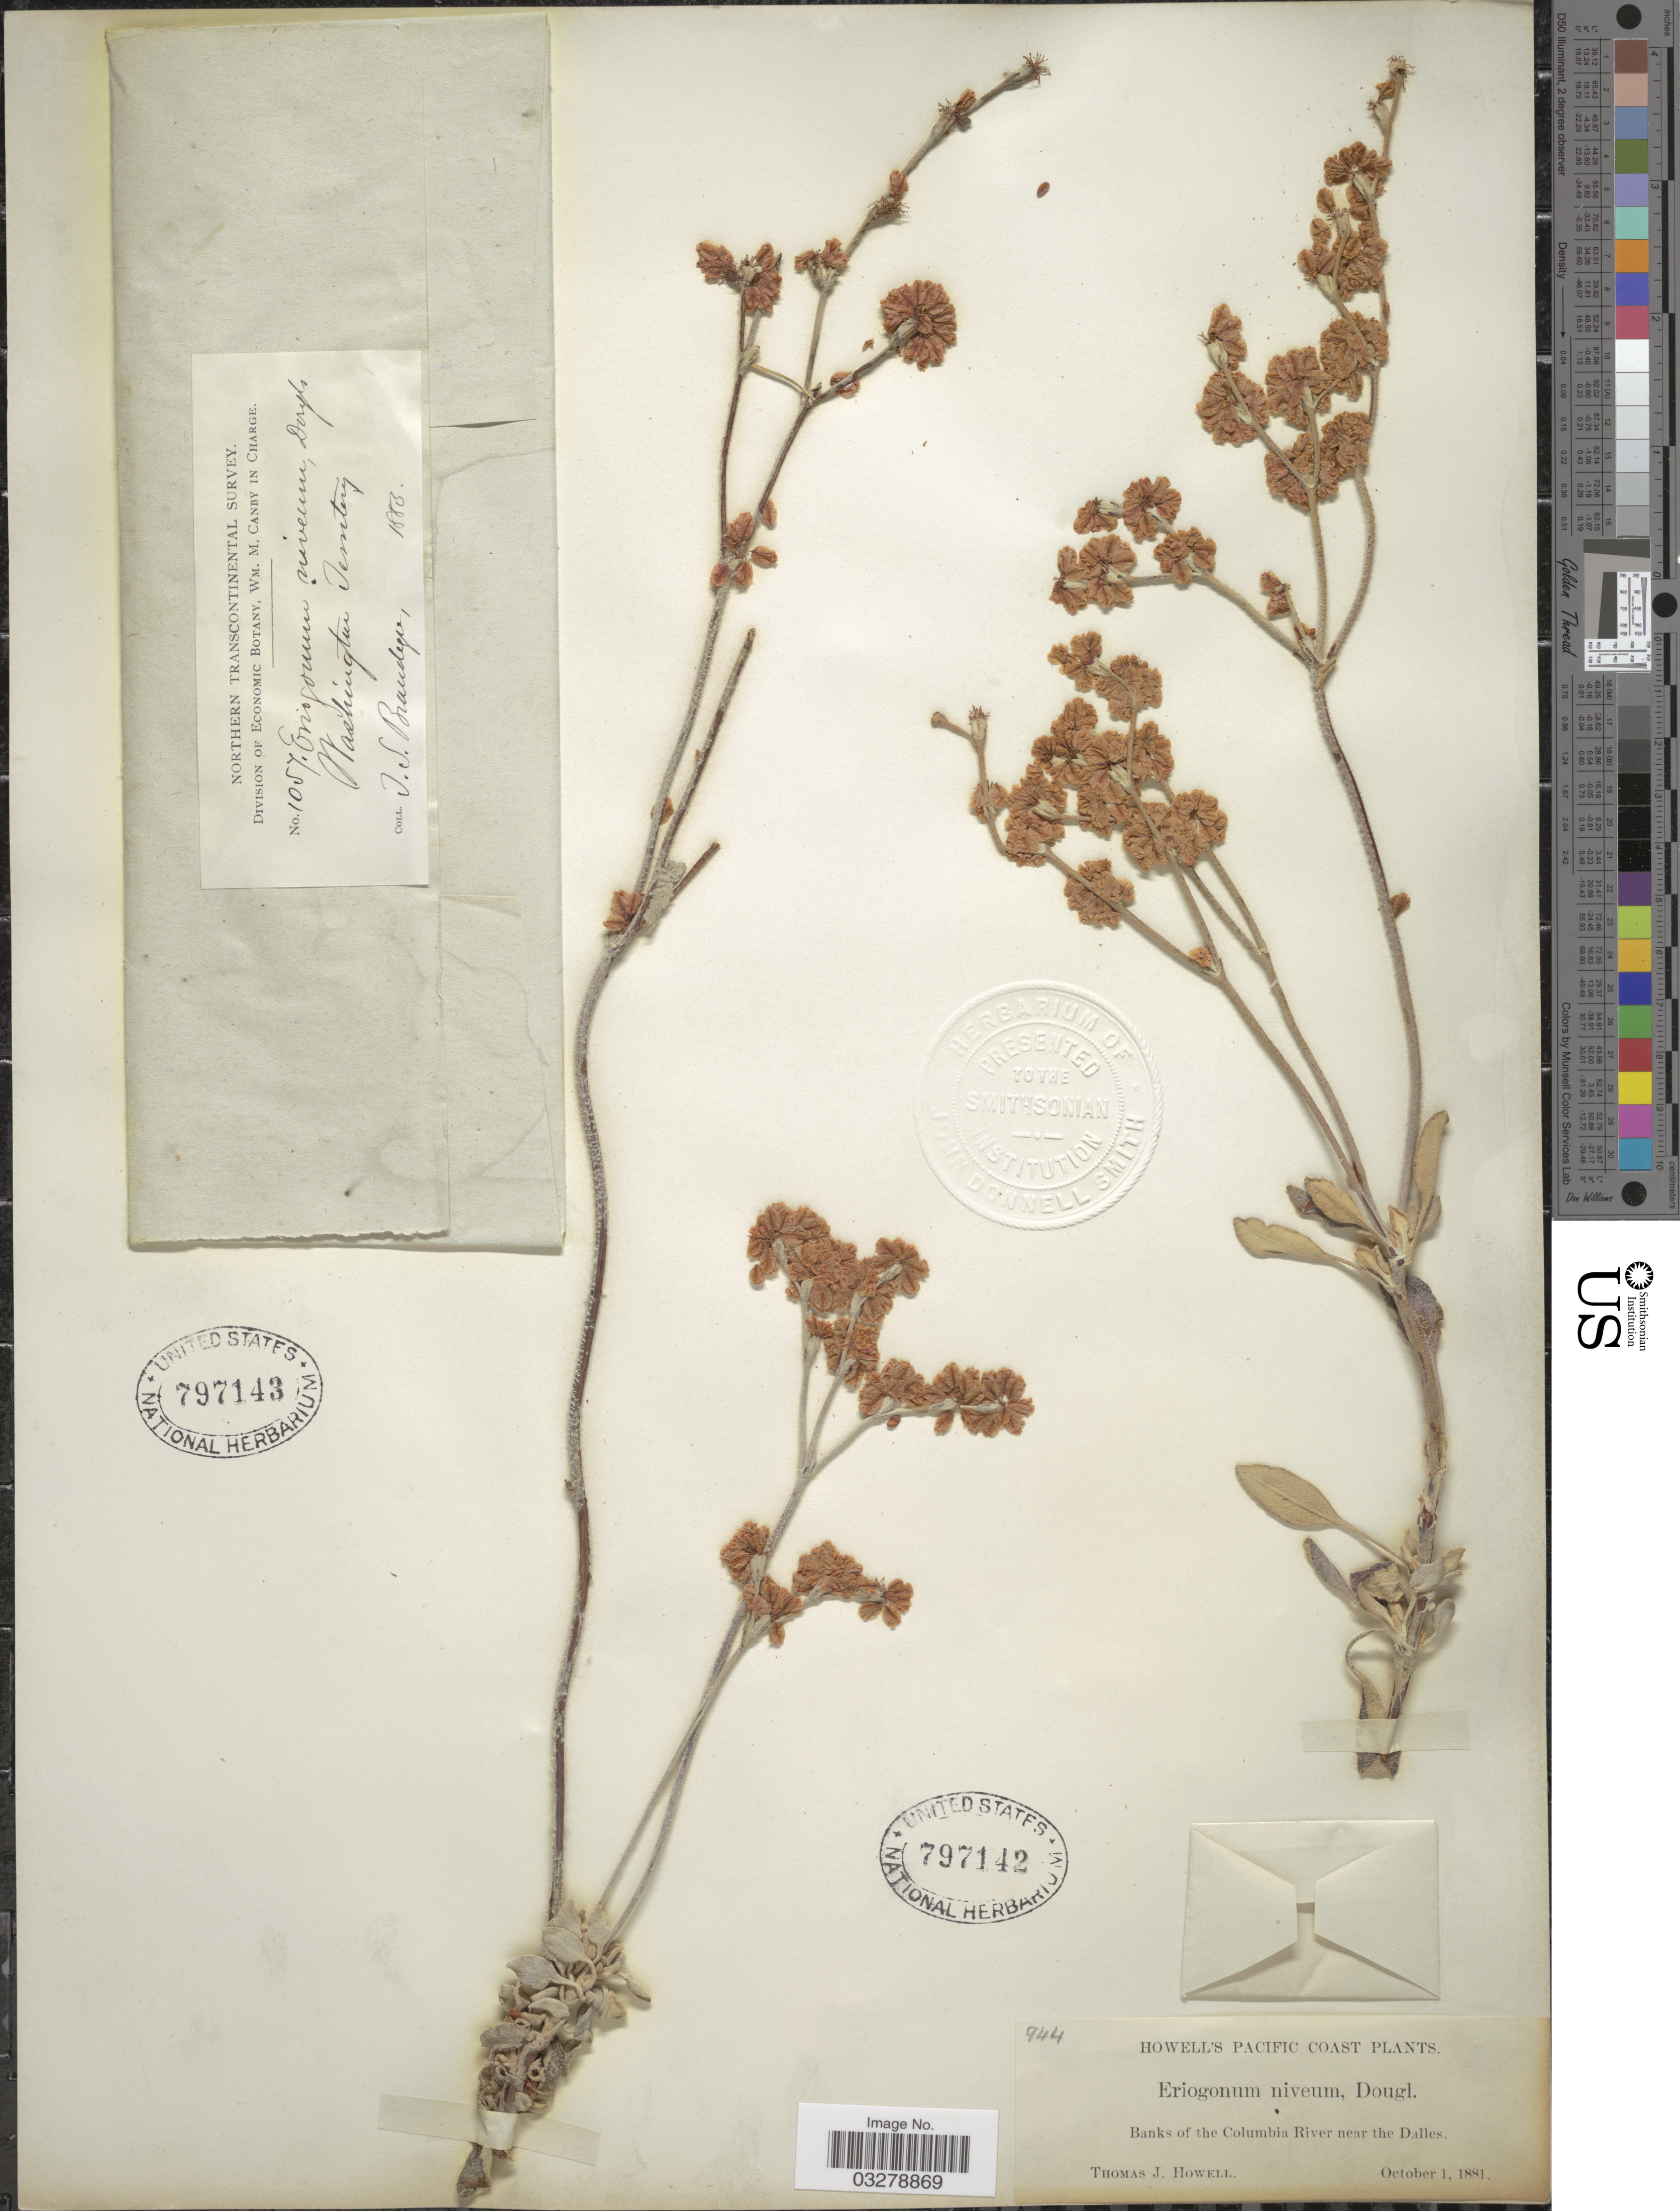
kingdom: Plantae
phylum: Tracheophyta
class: Magnoliopsida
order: Caryophyllales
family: Polygonaceae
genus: Eriogonum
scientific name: Eriogonum niverum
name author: Douglas ex Benth.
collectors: T. J. Howell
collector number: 944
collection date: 1881-10-01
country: United States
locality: Pacific Coast. Banks of the Columbia River near the Dalles.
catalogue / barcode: US 797142